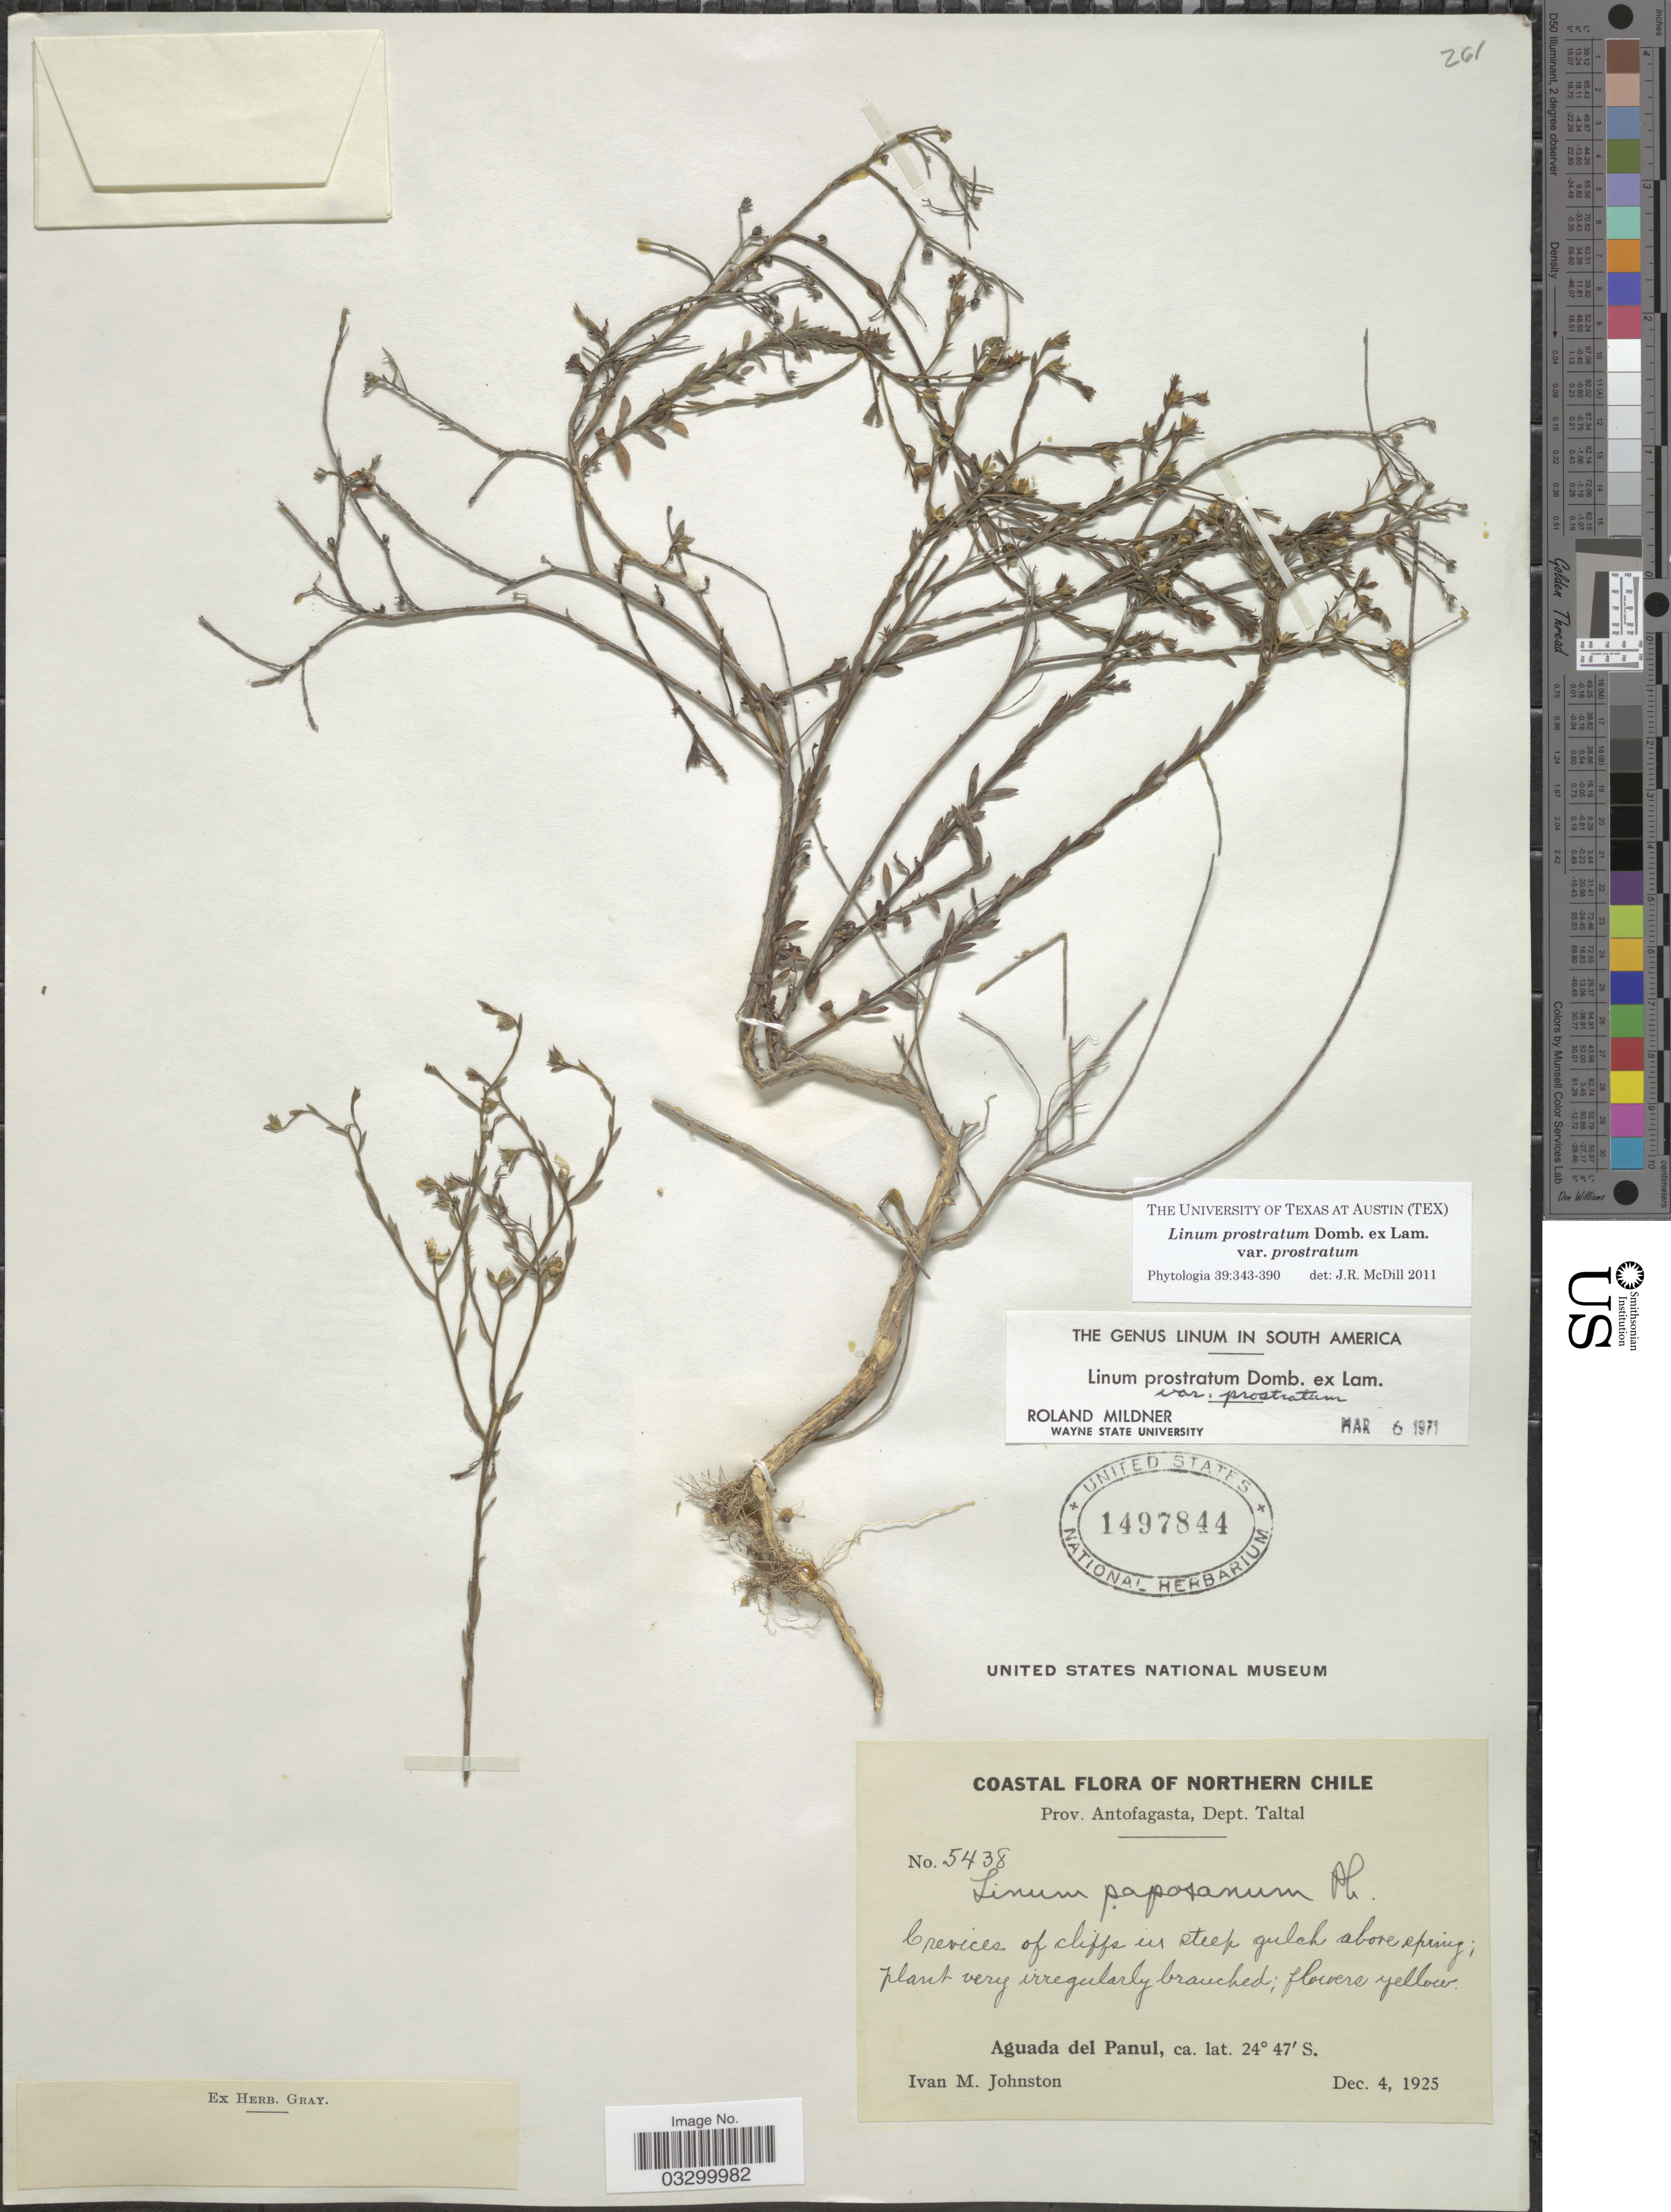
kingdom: Plantae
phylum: Tracheophyta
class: Magnoliopsida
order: Malpighiales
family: Linaceae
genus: Linum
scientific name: Linum prostratum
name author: Dombey ex Lam.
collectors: I.M. Johnston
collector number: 5438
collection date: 1925-12-04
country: Chile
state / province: Antofagasta (II)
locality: Coastal Flora of Northern Chile. Prov. Antofagasta, Dept. Taltal. Aguada del Panul.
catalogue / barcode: US 1497844